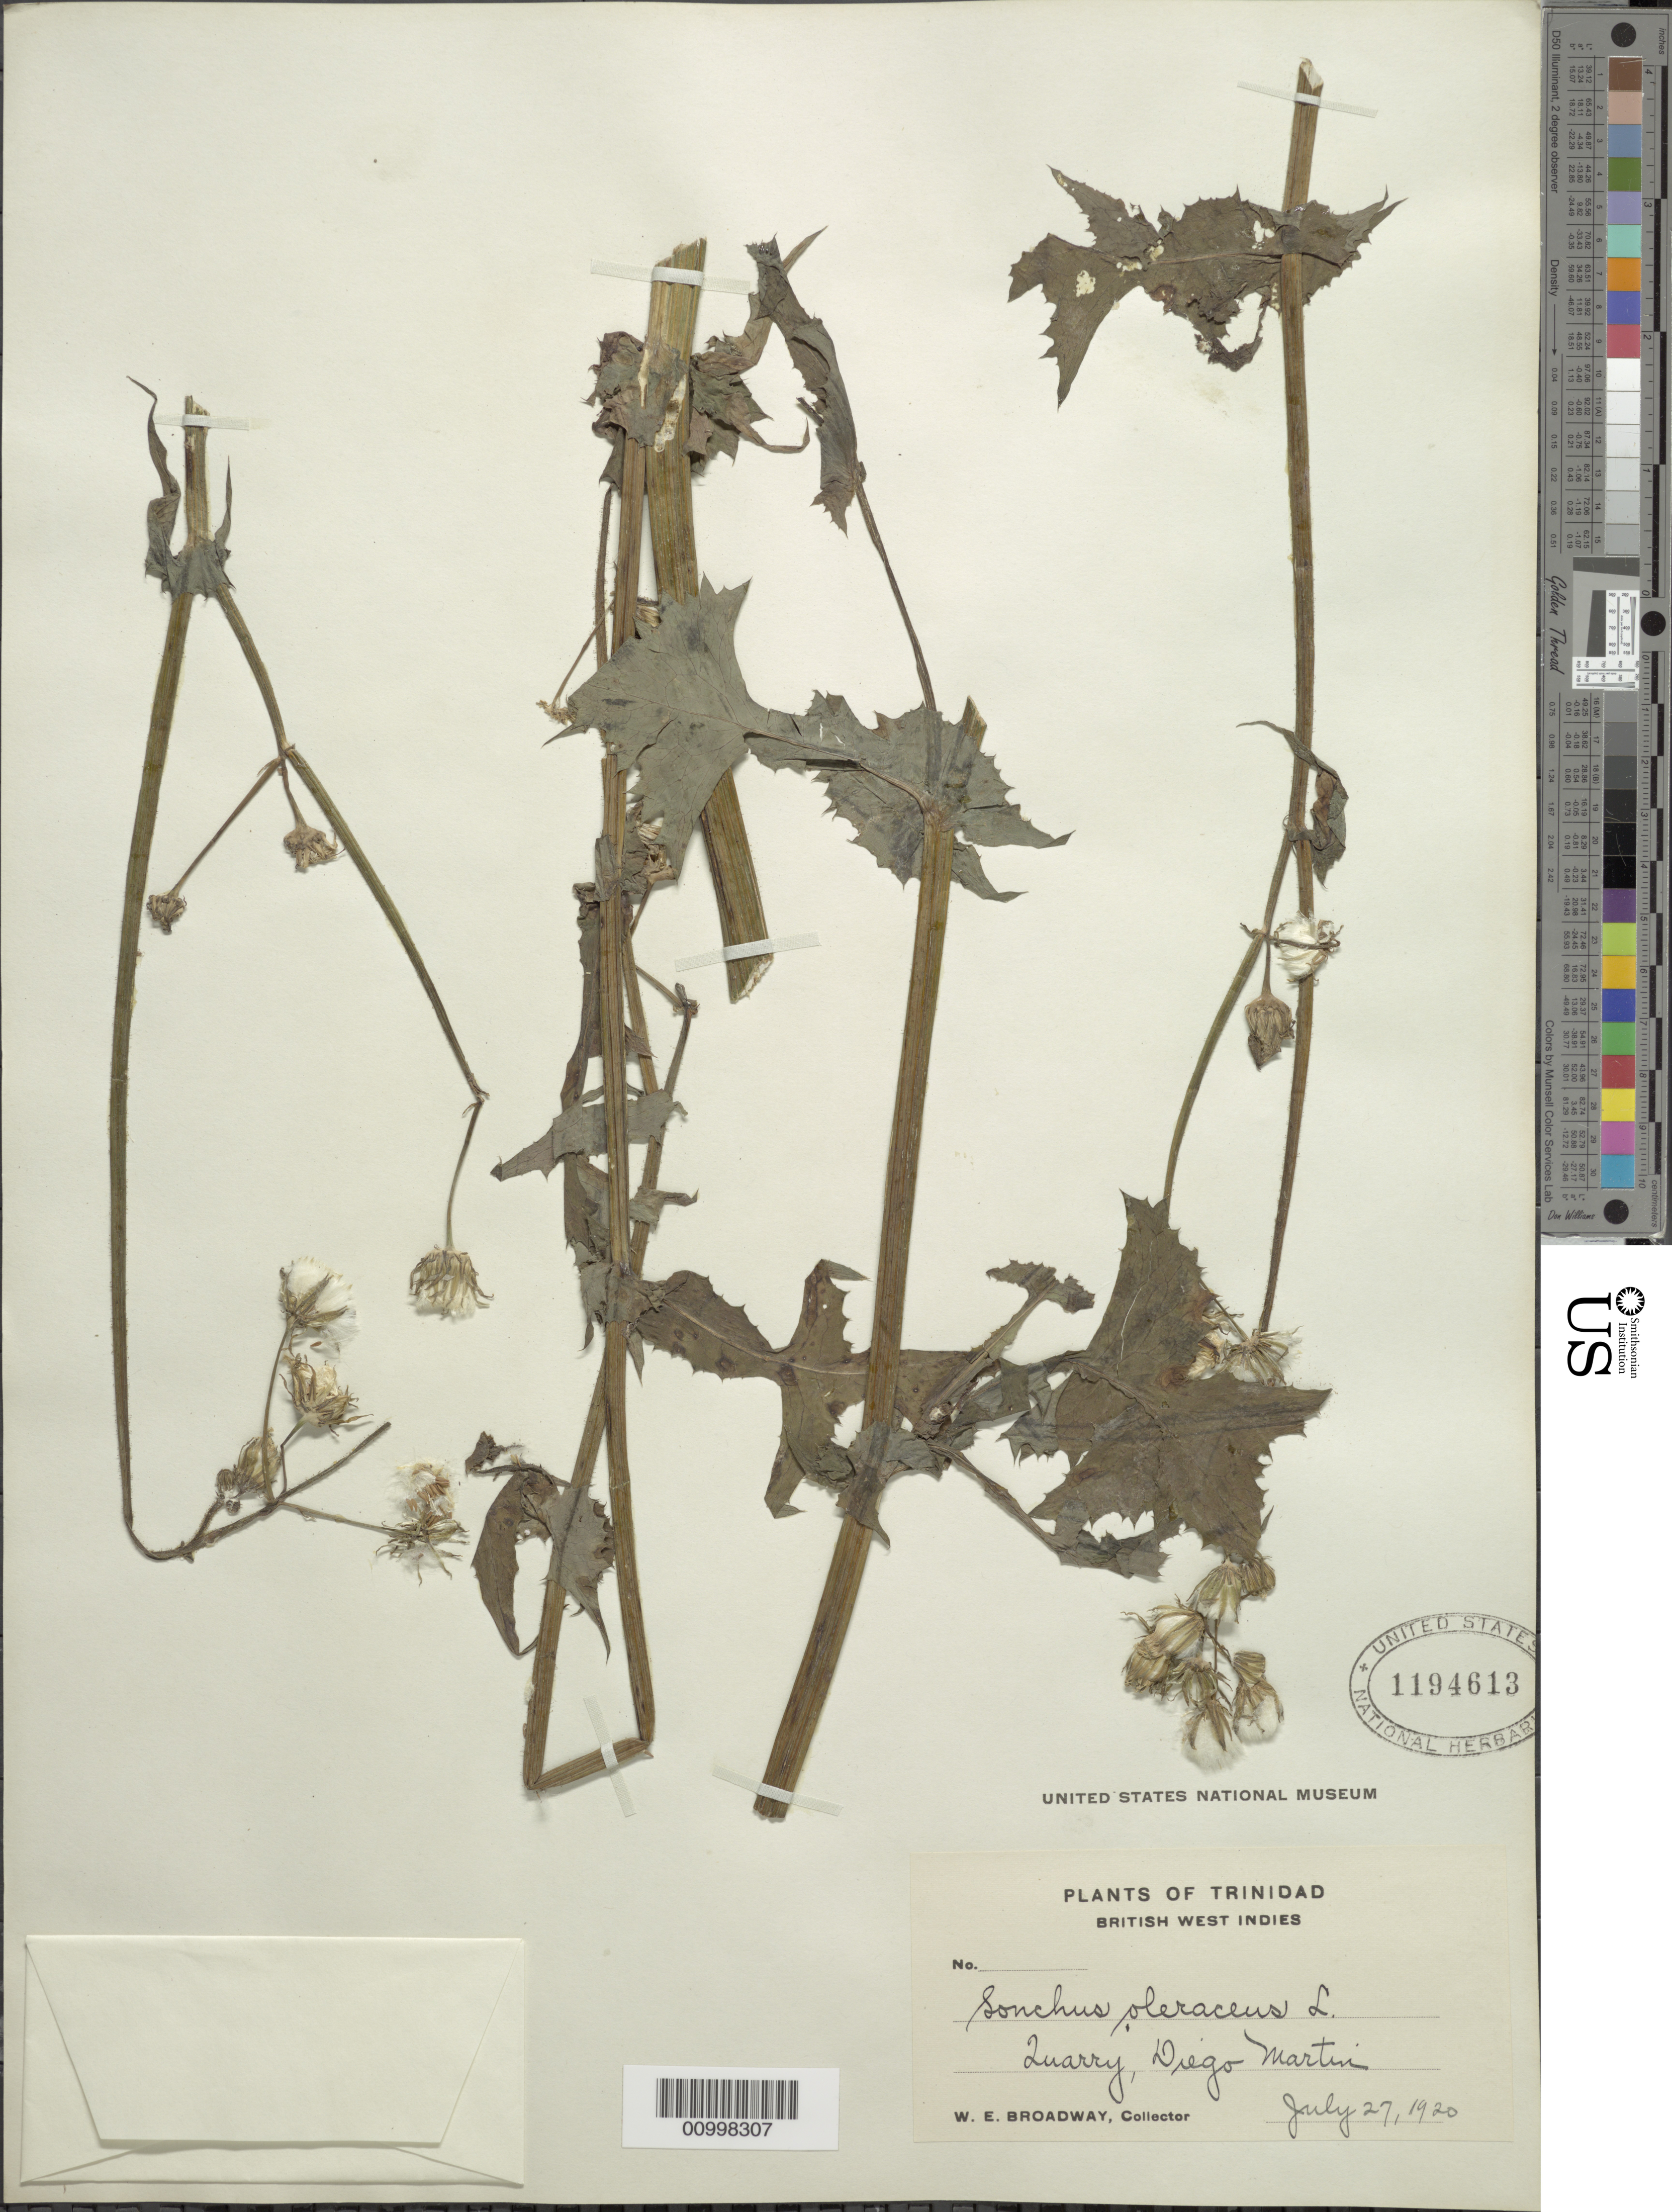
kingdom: Plantae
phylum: Tracheophyta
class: Magnoliopsida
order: Asterales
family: Asteraceae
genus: Sonchus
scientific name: Sonchus oleraceus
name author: L.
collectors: W. E. Broadway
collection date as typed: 27 Jul 1920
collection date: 1920-07-27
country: Trinidad and Tobago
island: Trinidad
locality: Quarry, Diego Martin.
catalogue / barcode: US 1194613